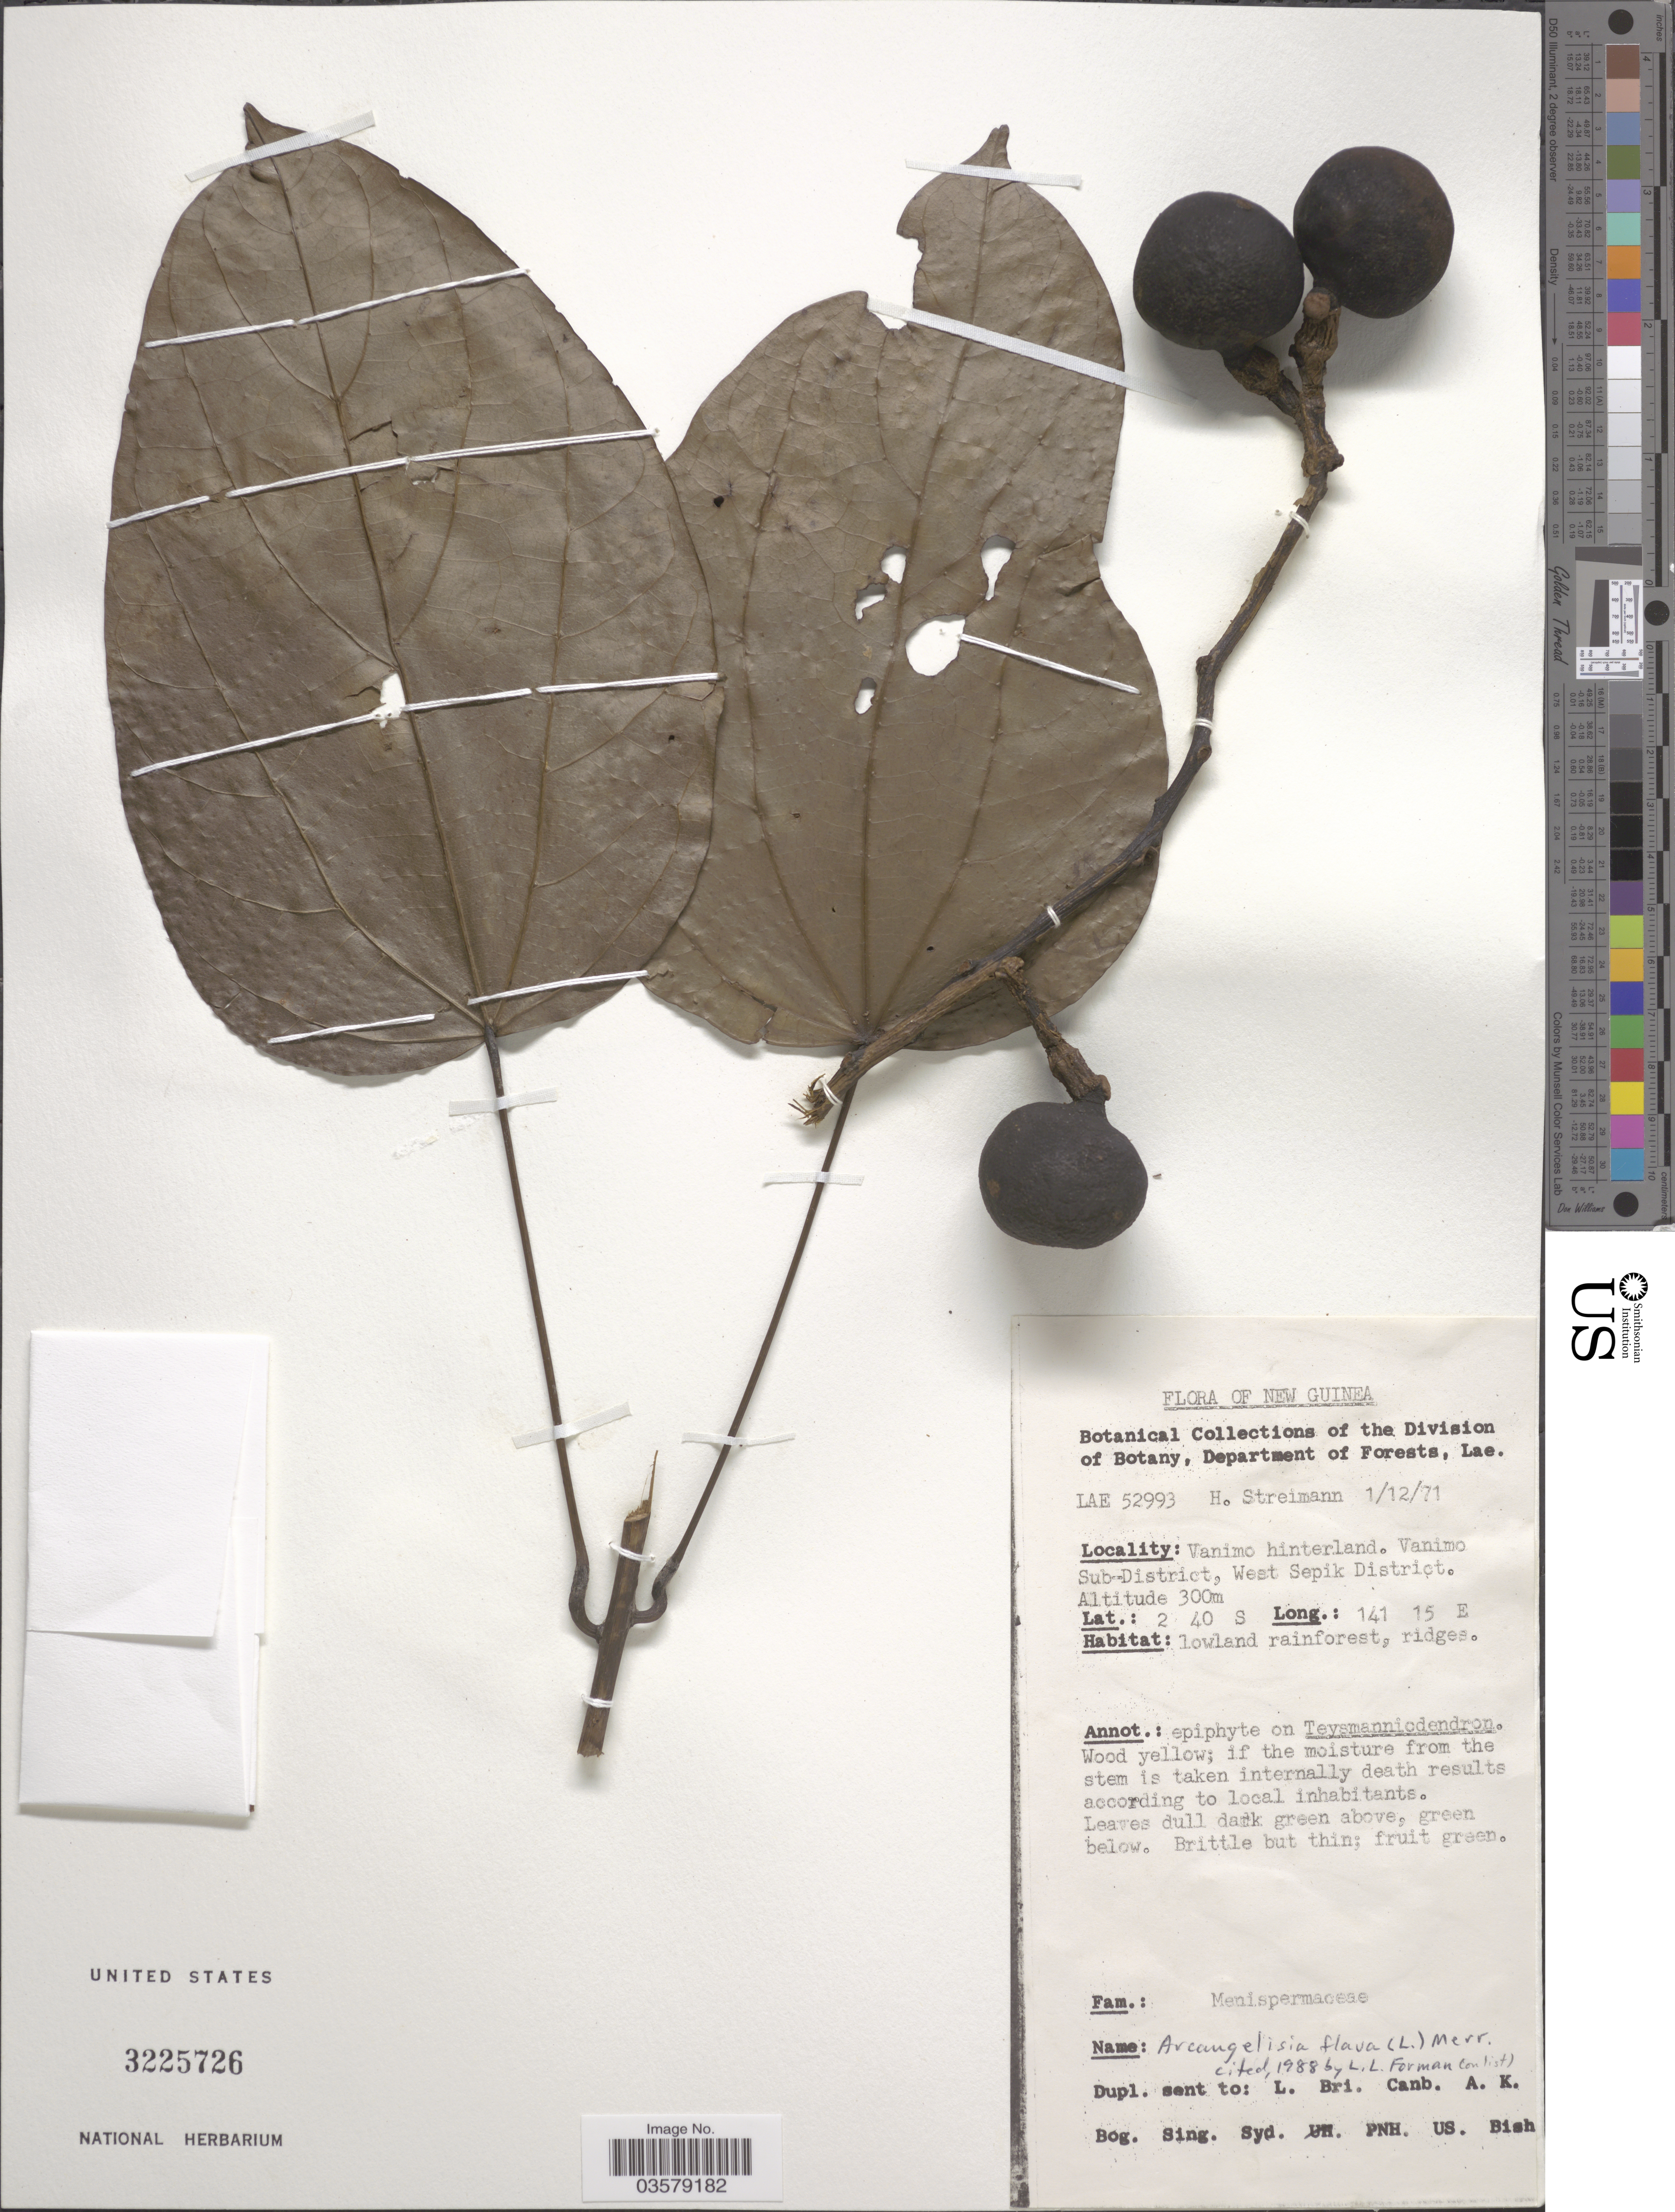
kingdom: Plantae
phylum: Tracheophyta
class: Magnoliopsida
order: Ranunculales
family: Menispermaceae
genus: Arcangelisia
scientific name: Arcangelisia flava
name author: (L.) Merr.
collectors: H. Streimann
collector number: LAE 52993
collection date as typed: Transcribed d/m/y: 1/12/71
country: Papua New Guinea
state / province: Sandaun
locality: New Guinea, Vanimo hinterland. Vanimo Sub-District, West Sepik District.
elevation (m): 300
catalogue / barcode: US 3225726